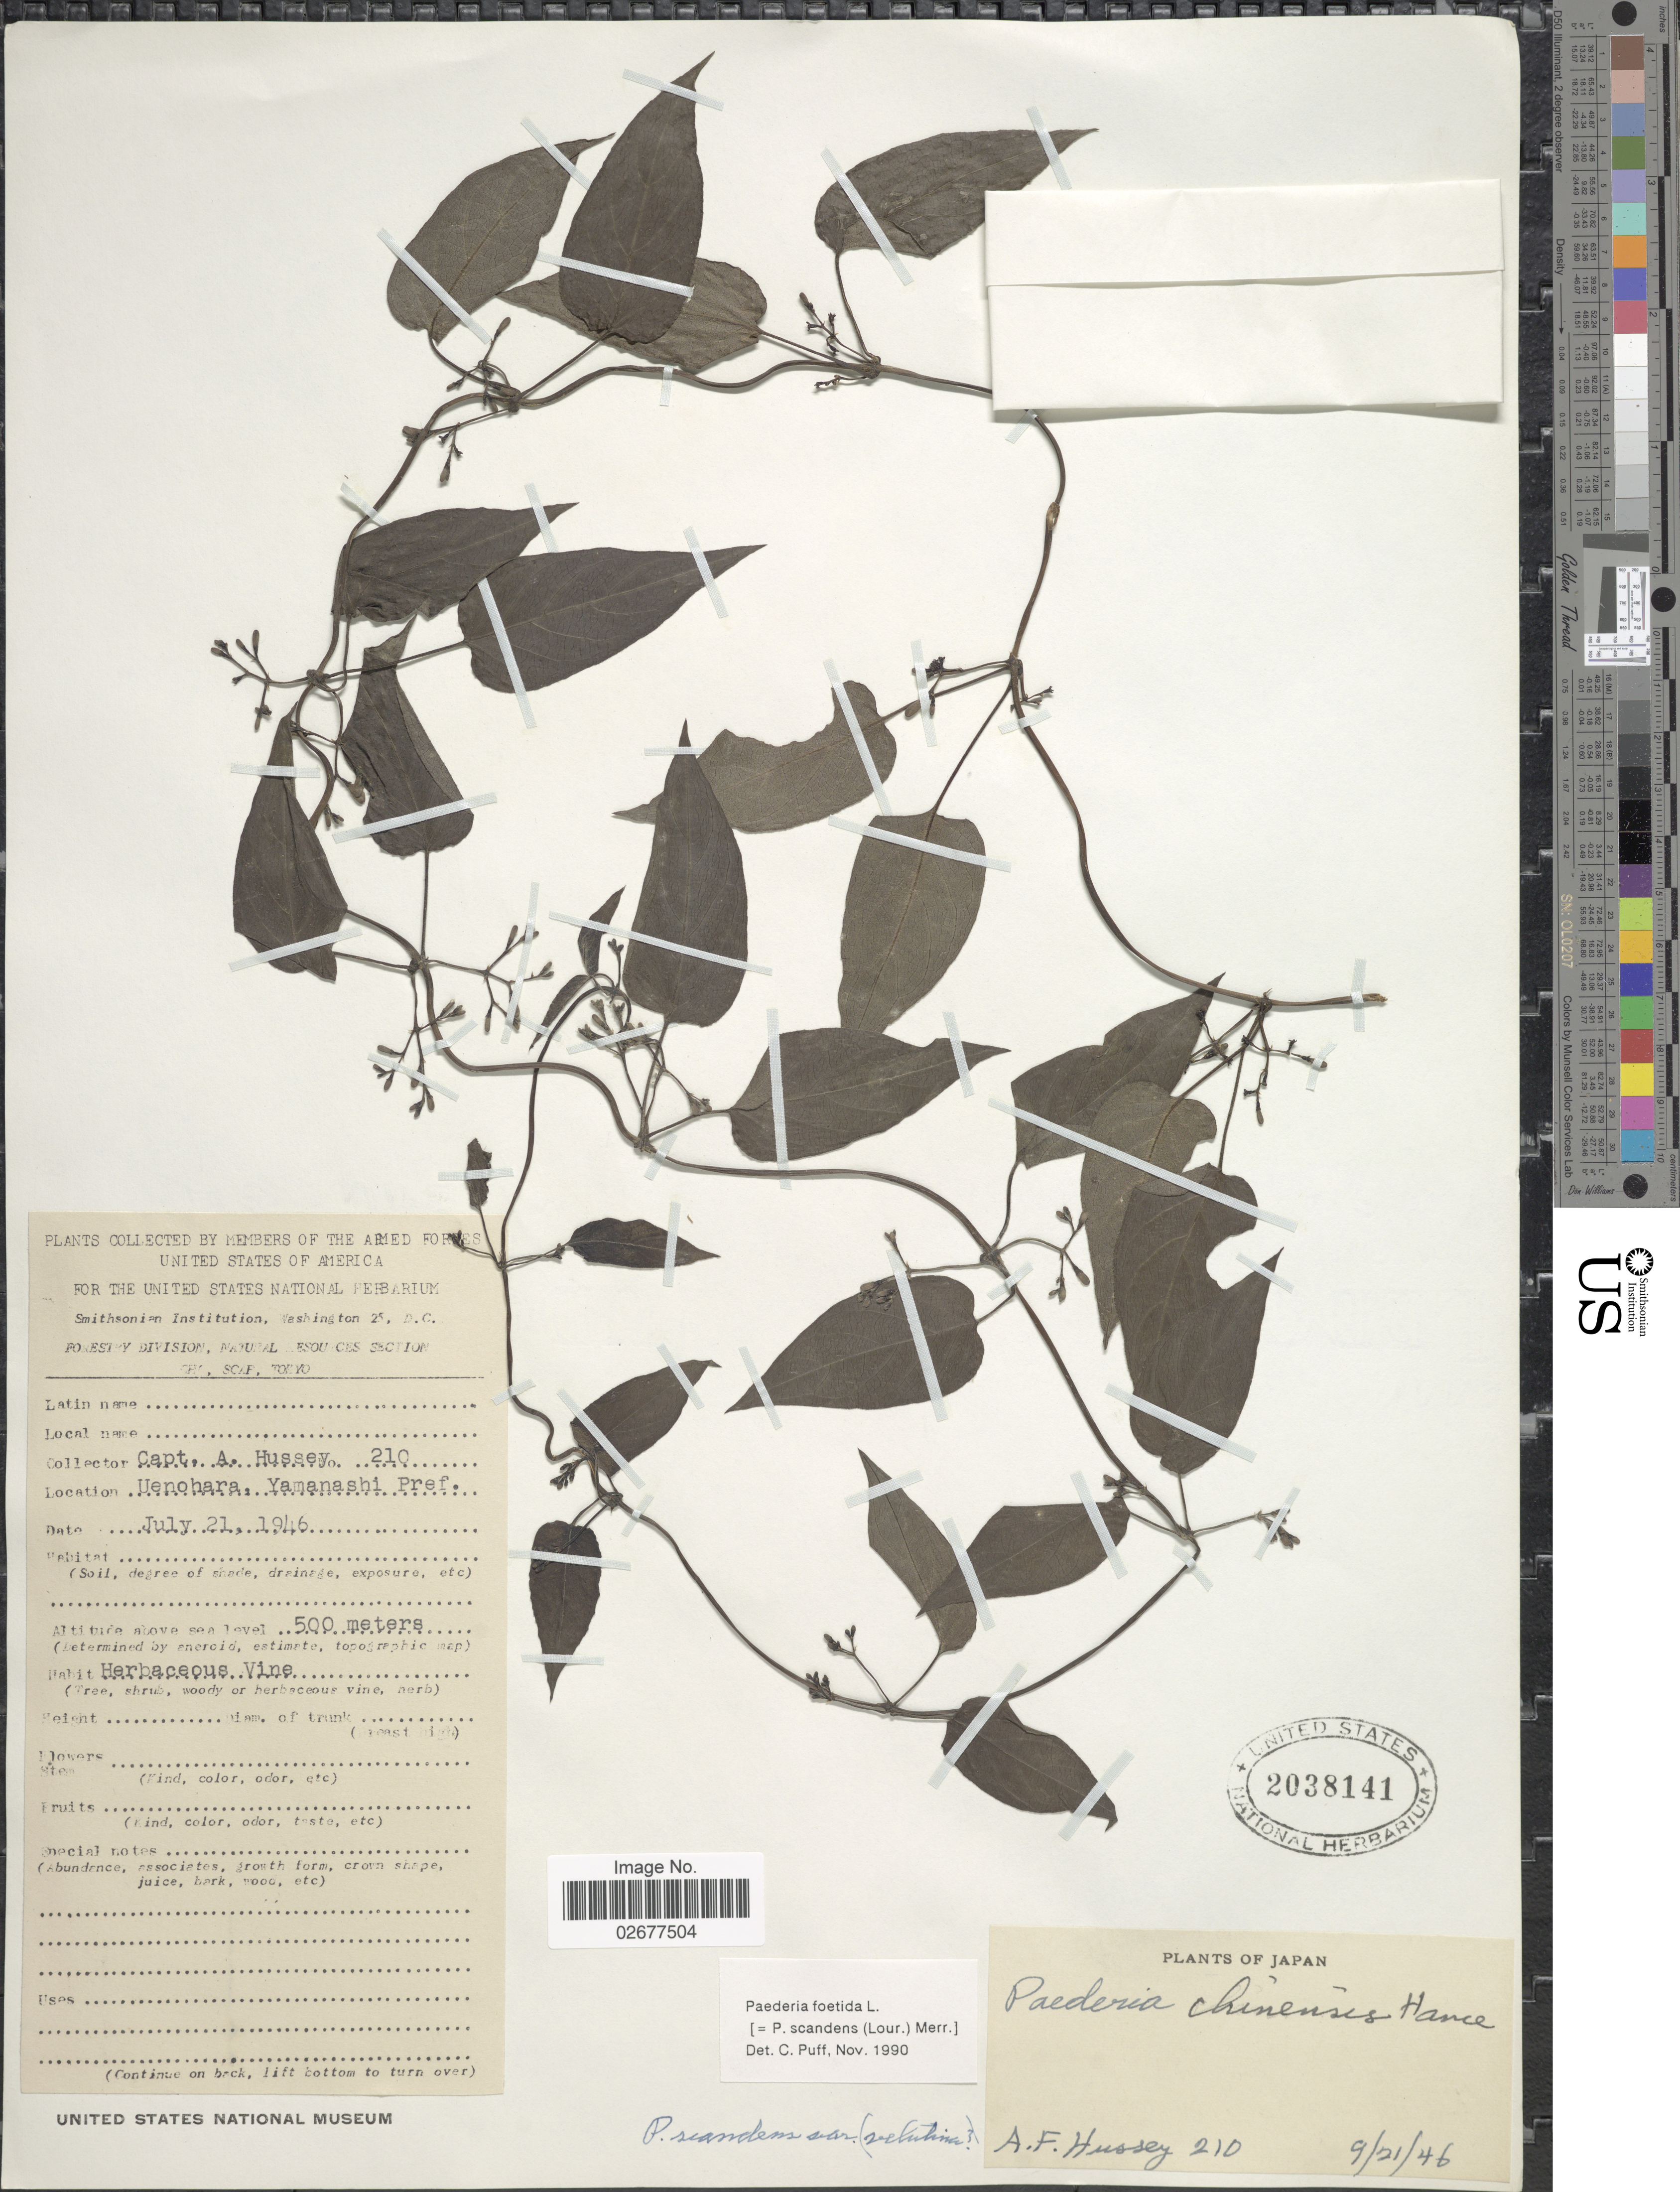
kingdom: Plantae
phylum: Tracheophyta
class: Magnoliopsida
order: Gentianales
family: Rubiaceae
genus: Paederia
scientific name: Paederia foetida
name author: L.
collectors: A. Hussey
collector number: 210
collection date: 1946-07-21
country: Japan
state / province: Yamanasi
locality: Uenohara, Yamanashi Pref.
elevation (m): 500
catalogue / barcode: US 2038141